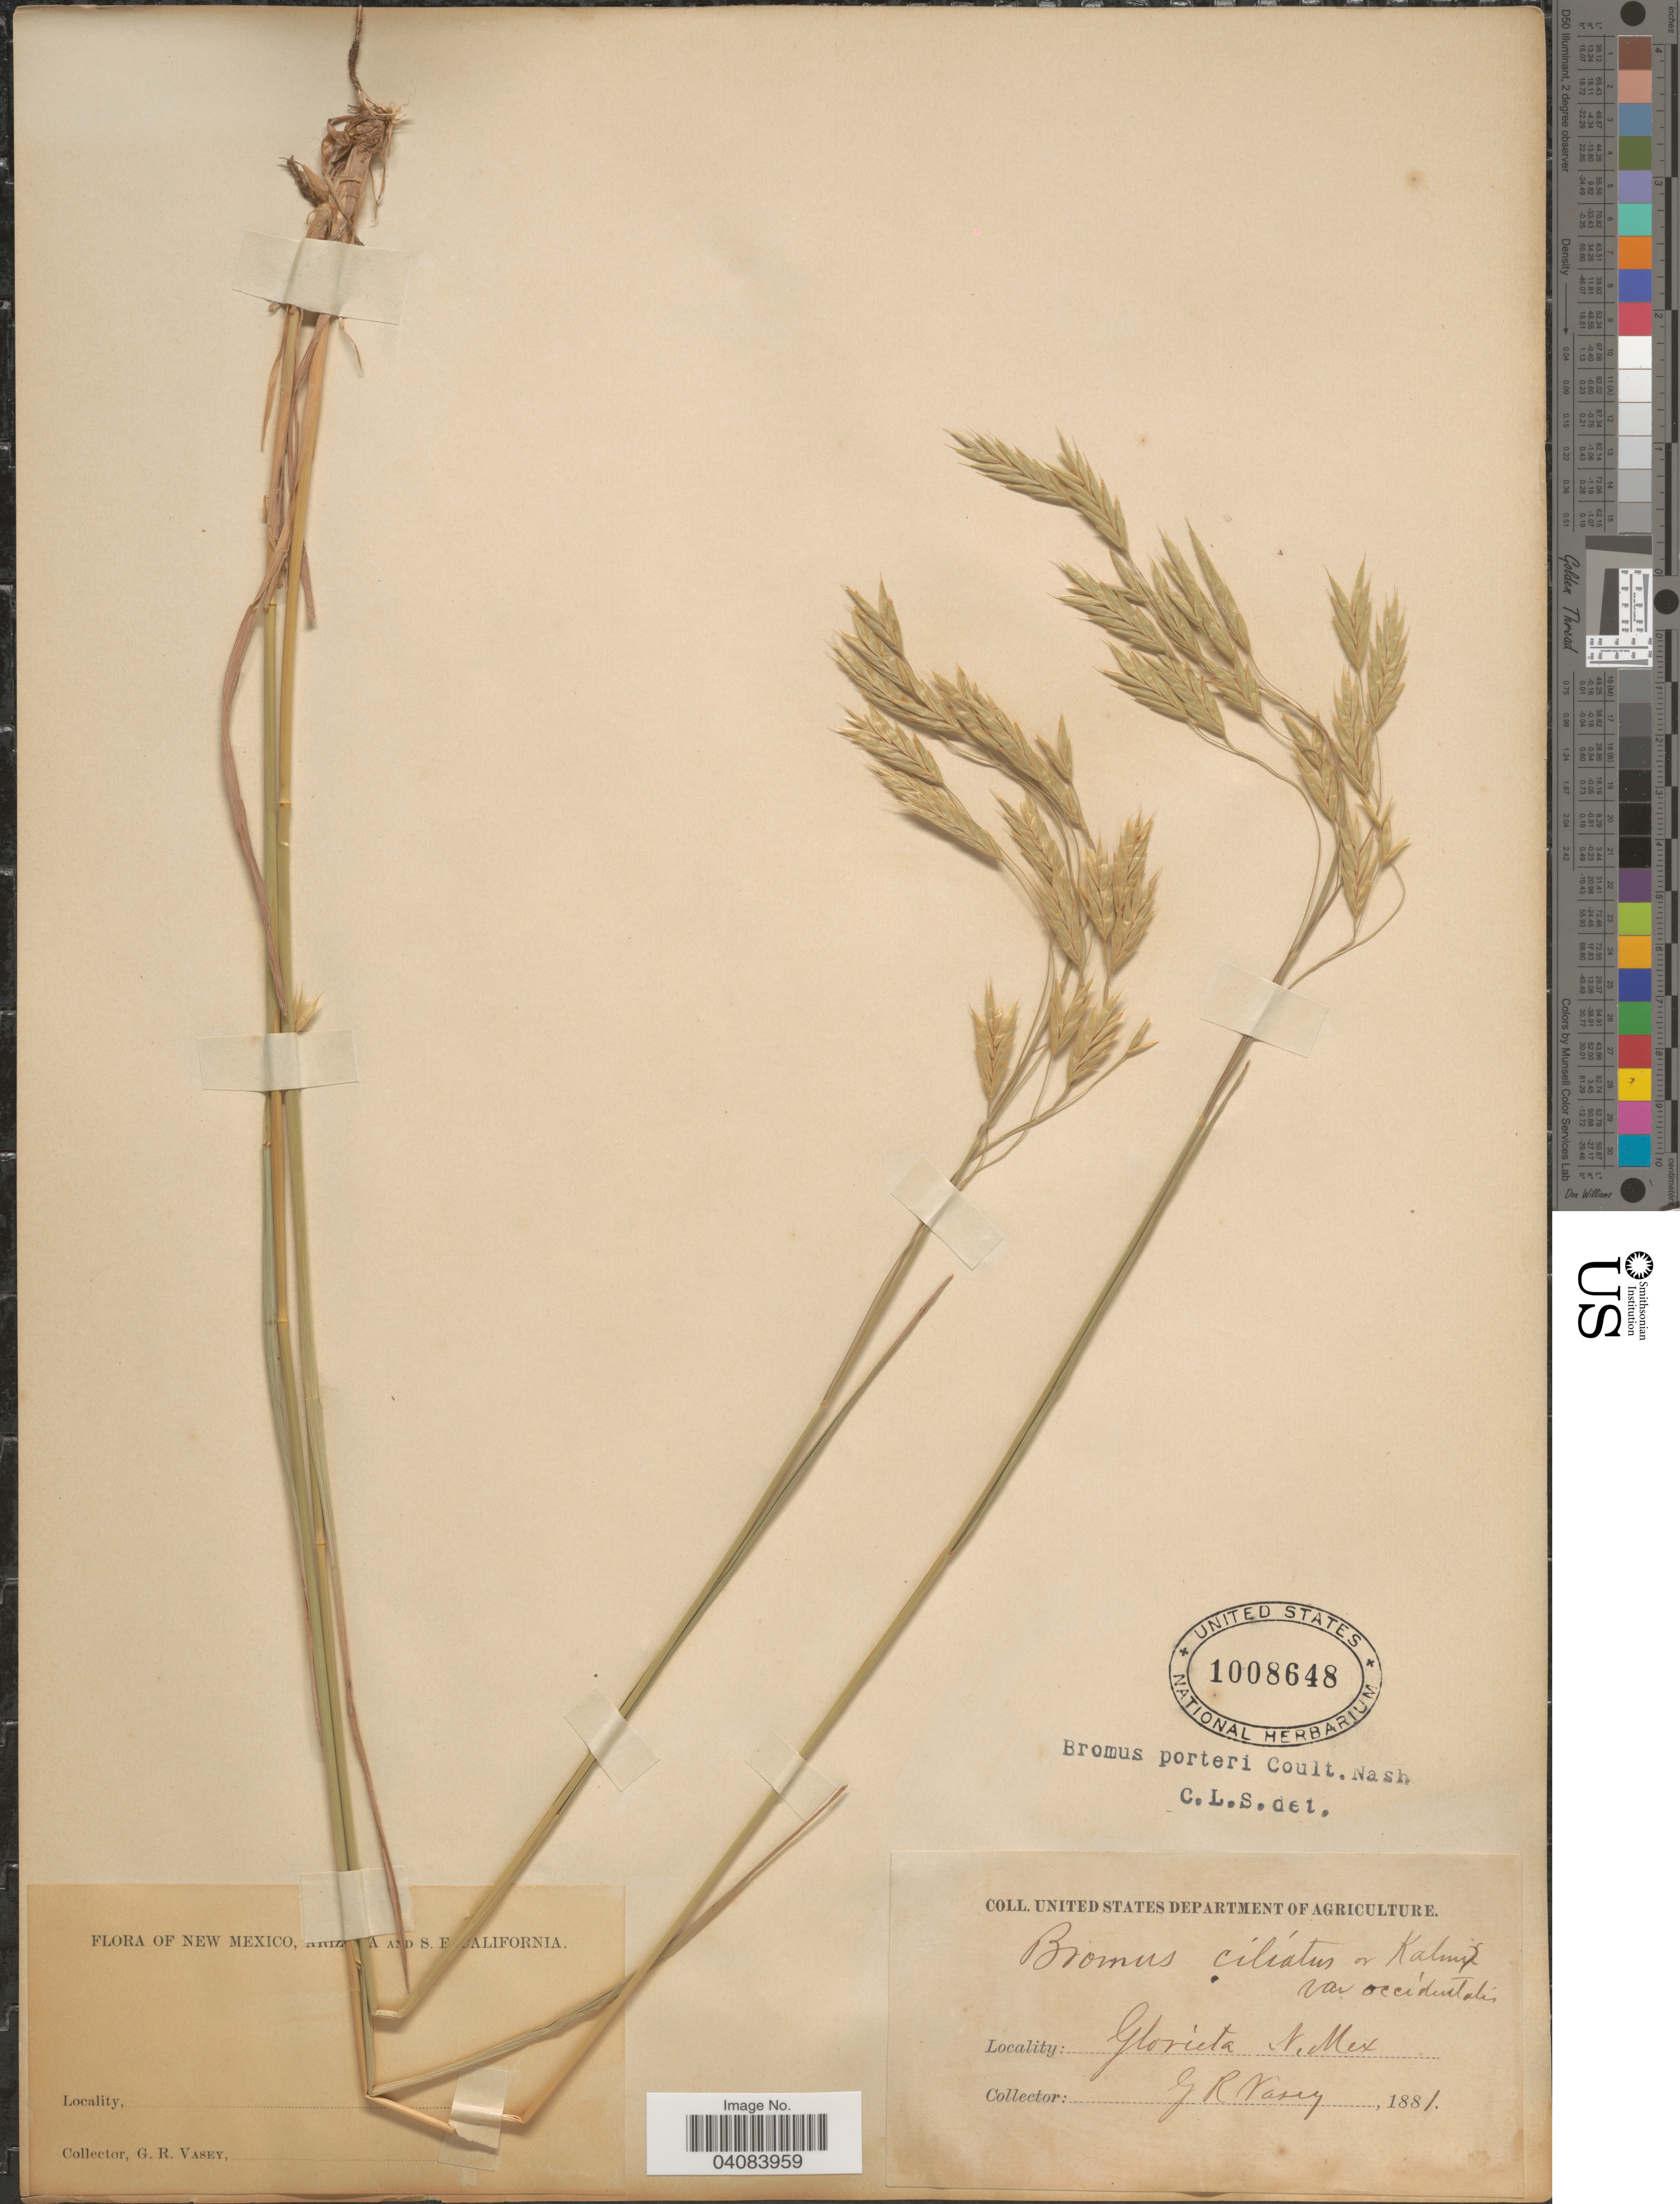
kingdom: Plantae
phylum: Tracheophyta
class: Liliopsida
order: Poales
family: Poaceae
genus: Bromus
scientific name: Bromus porteri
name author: (J.M. Coult.) Nash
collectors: G. R. Vasey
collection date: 1881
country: United States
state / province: New Mexico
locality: Glorieta.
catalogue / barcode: US 1008648